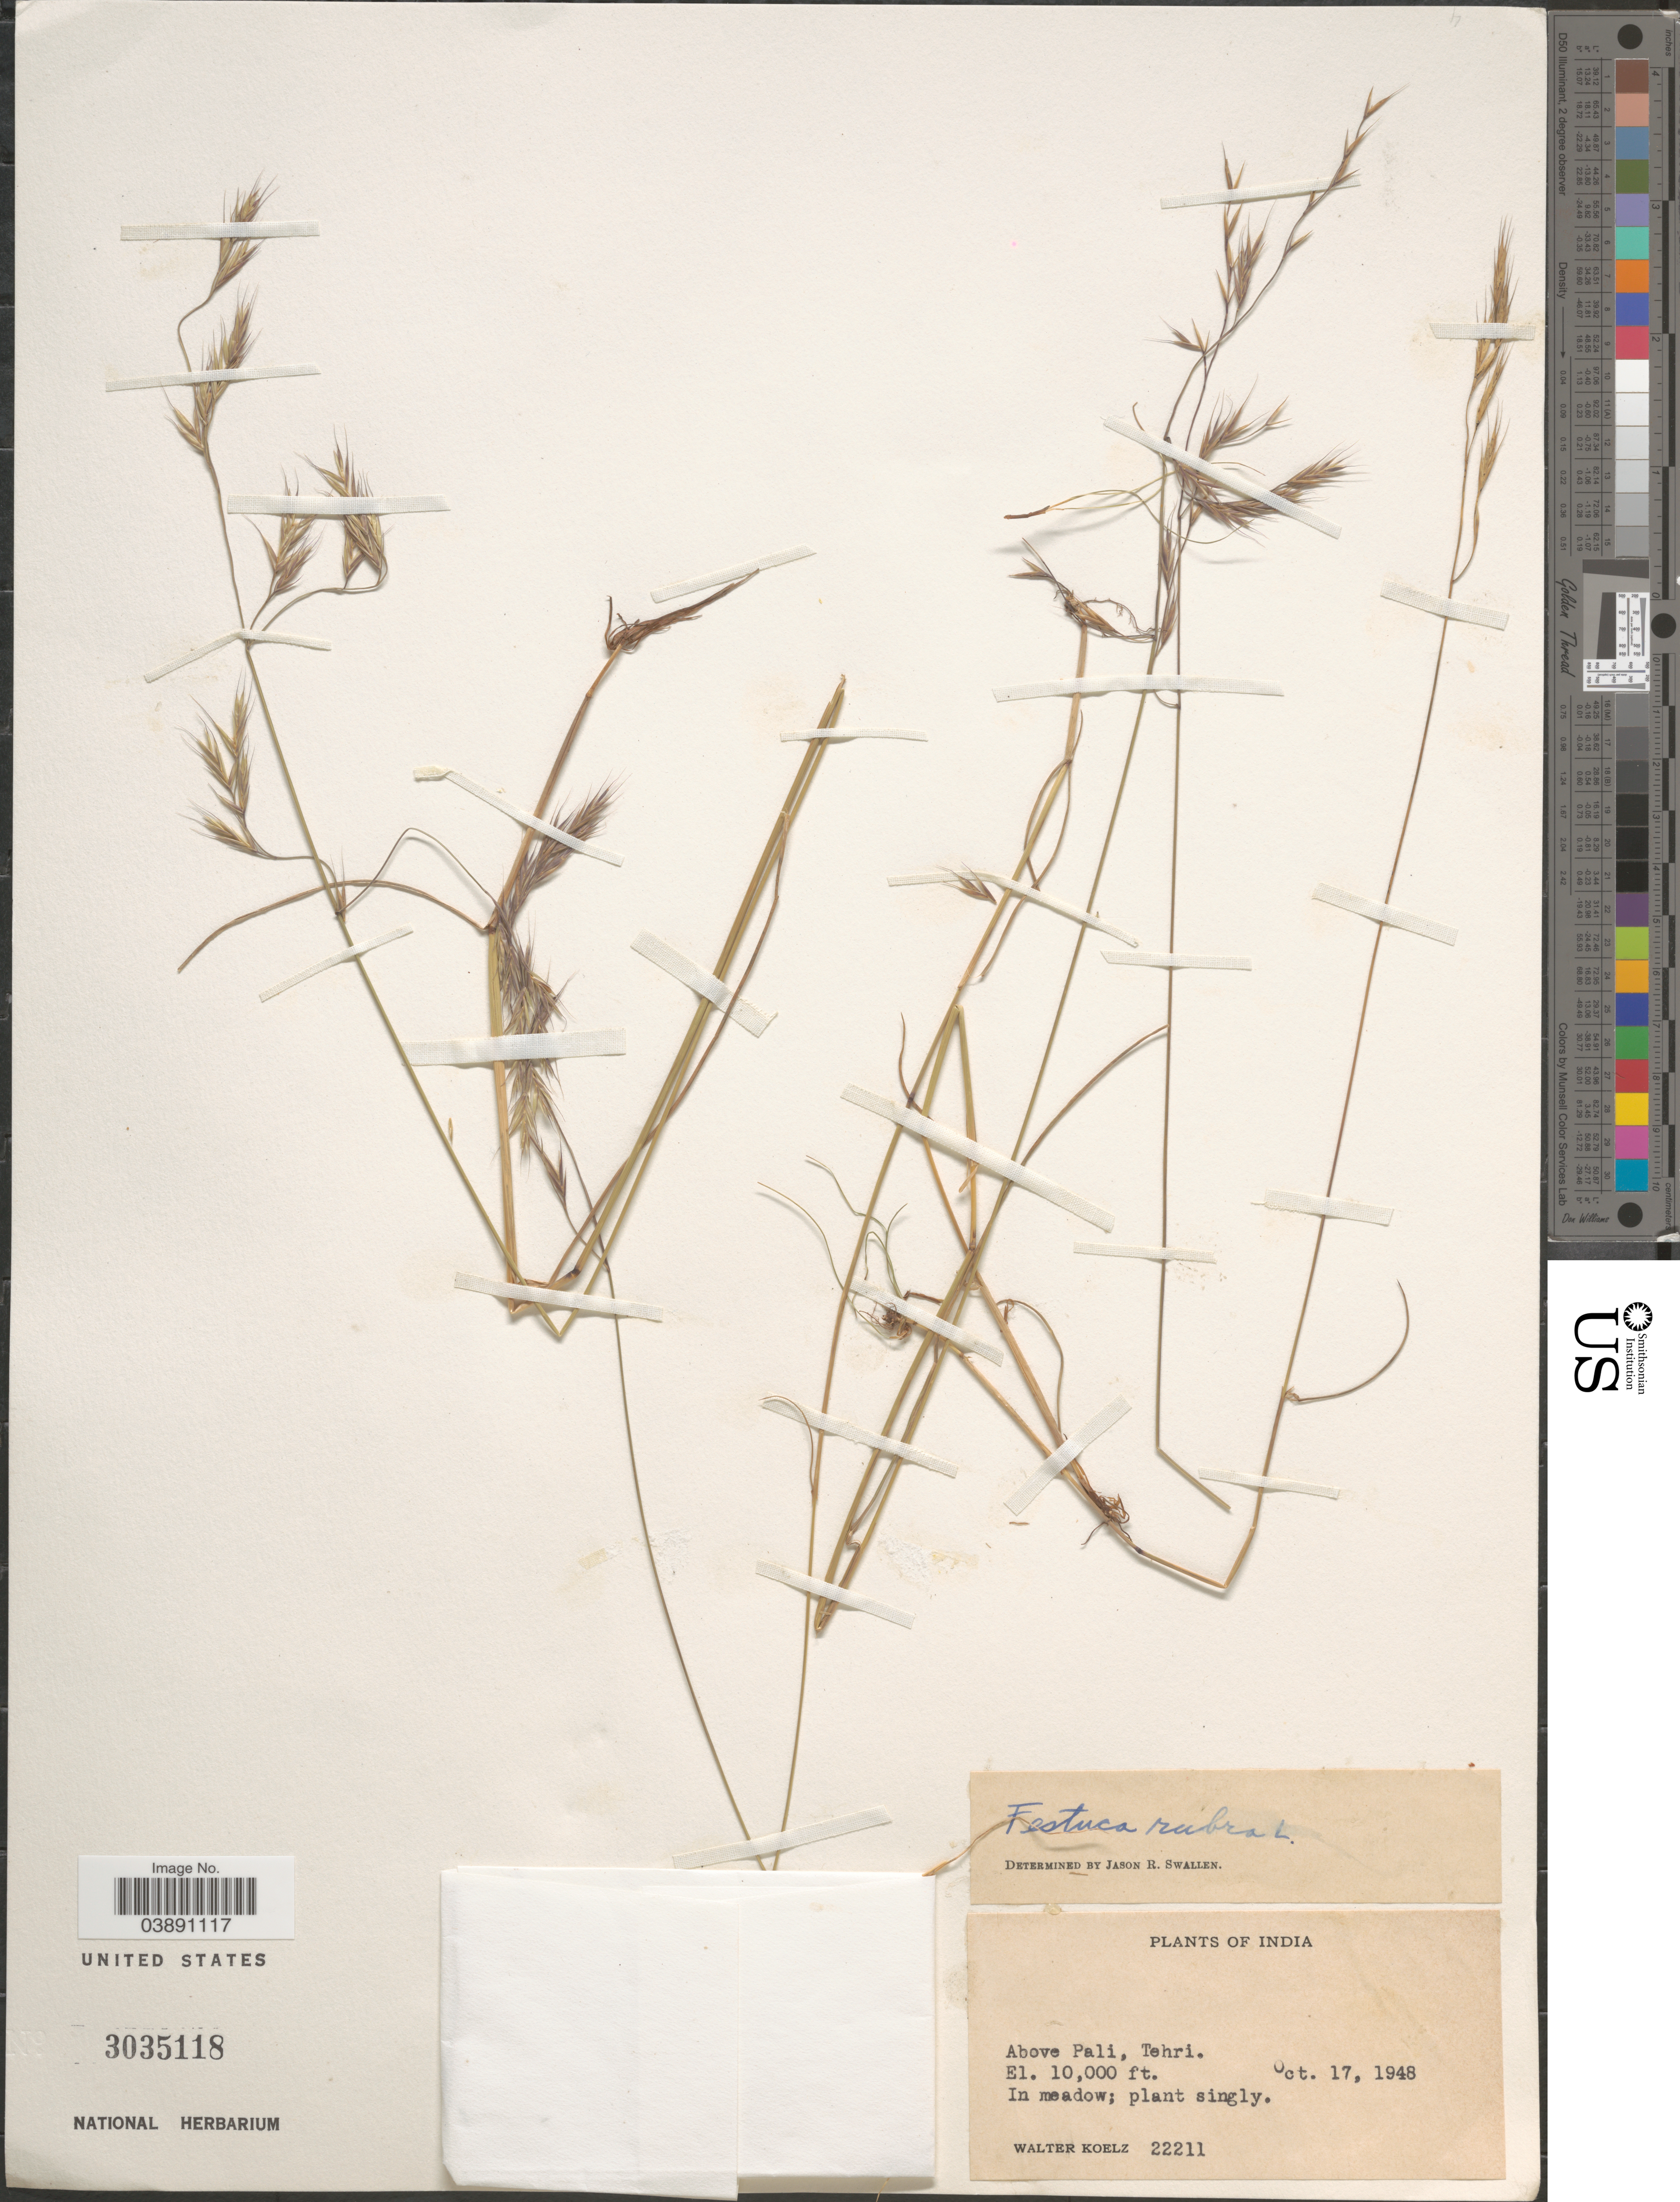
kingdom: Plantae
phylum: Tracheophyta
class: Liliopsida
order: Poales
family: Poaceae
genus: Festuca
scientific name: Festuca rubra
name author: L.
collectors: W. N. Koelz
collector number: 22211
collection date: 1948-10-17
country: India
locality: Above Pali, Tehri.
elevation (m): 3048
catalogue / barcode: US 3035118